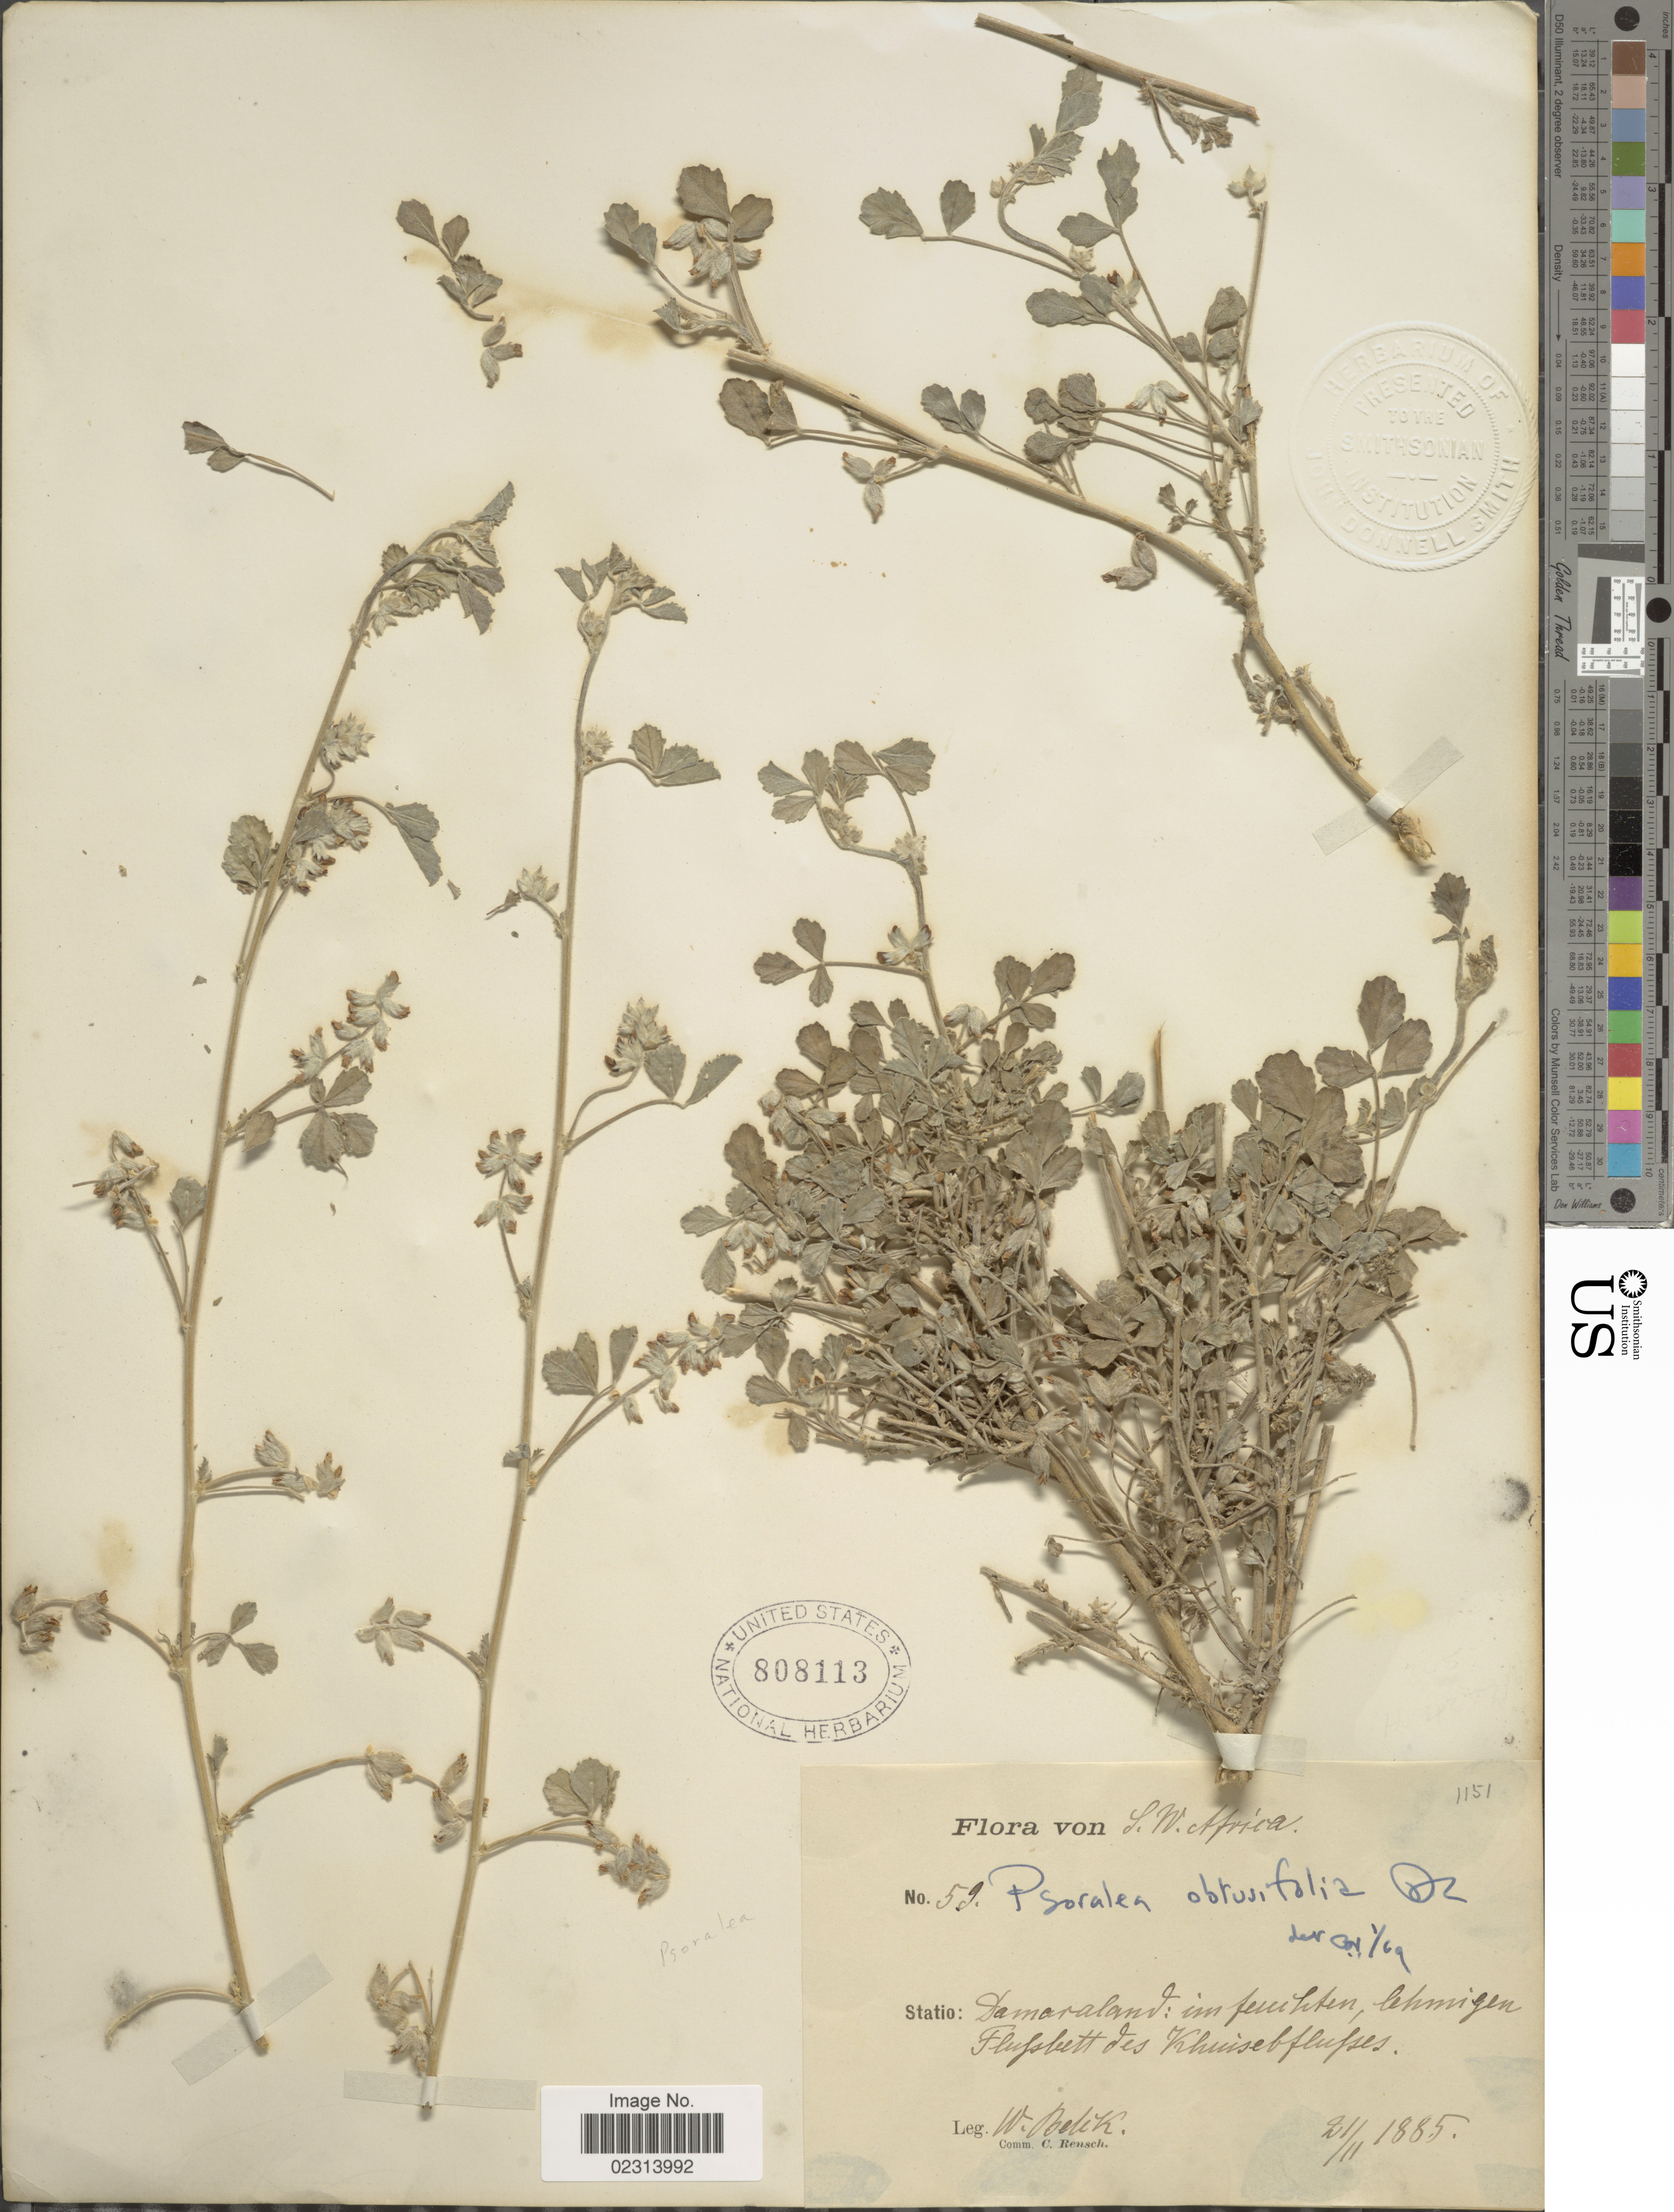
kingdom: Plantae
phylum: Tracheophyta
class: Magnoliopsida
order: Fabales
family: Fabaceae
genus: Cullen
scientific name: Cullen tomentosum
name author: (Thunb.) J.W. Grimes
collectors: W. Belik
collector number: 59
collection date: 1885-02-21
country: Namibia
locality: S. W. Afrika, Damaraland; lehmigen Flussbett des Khuisebflusses.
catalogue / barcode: US 808113